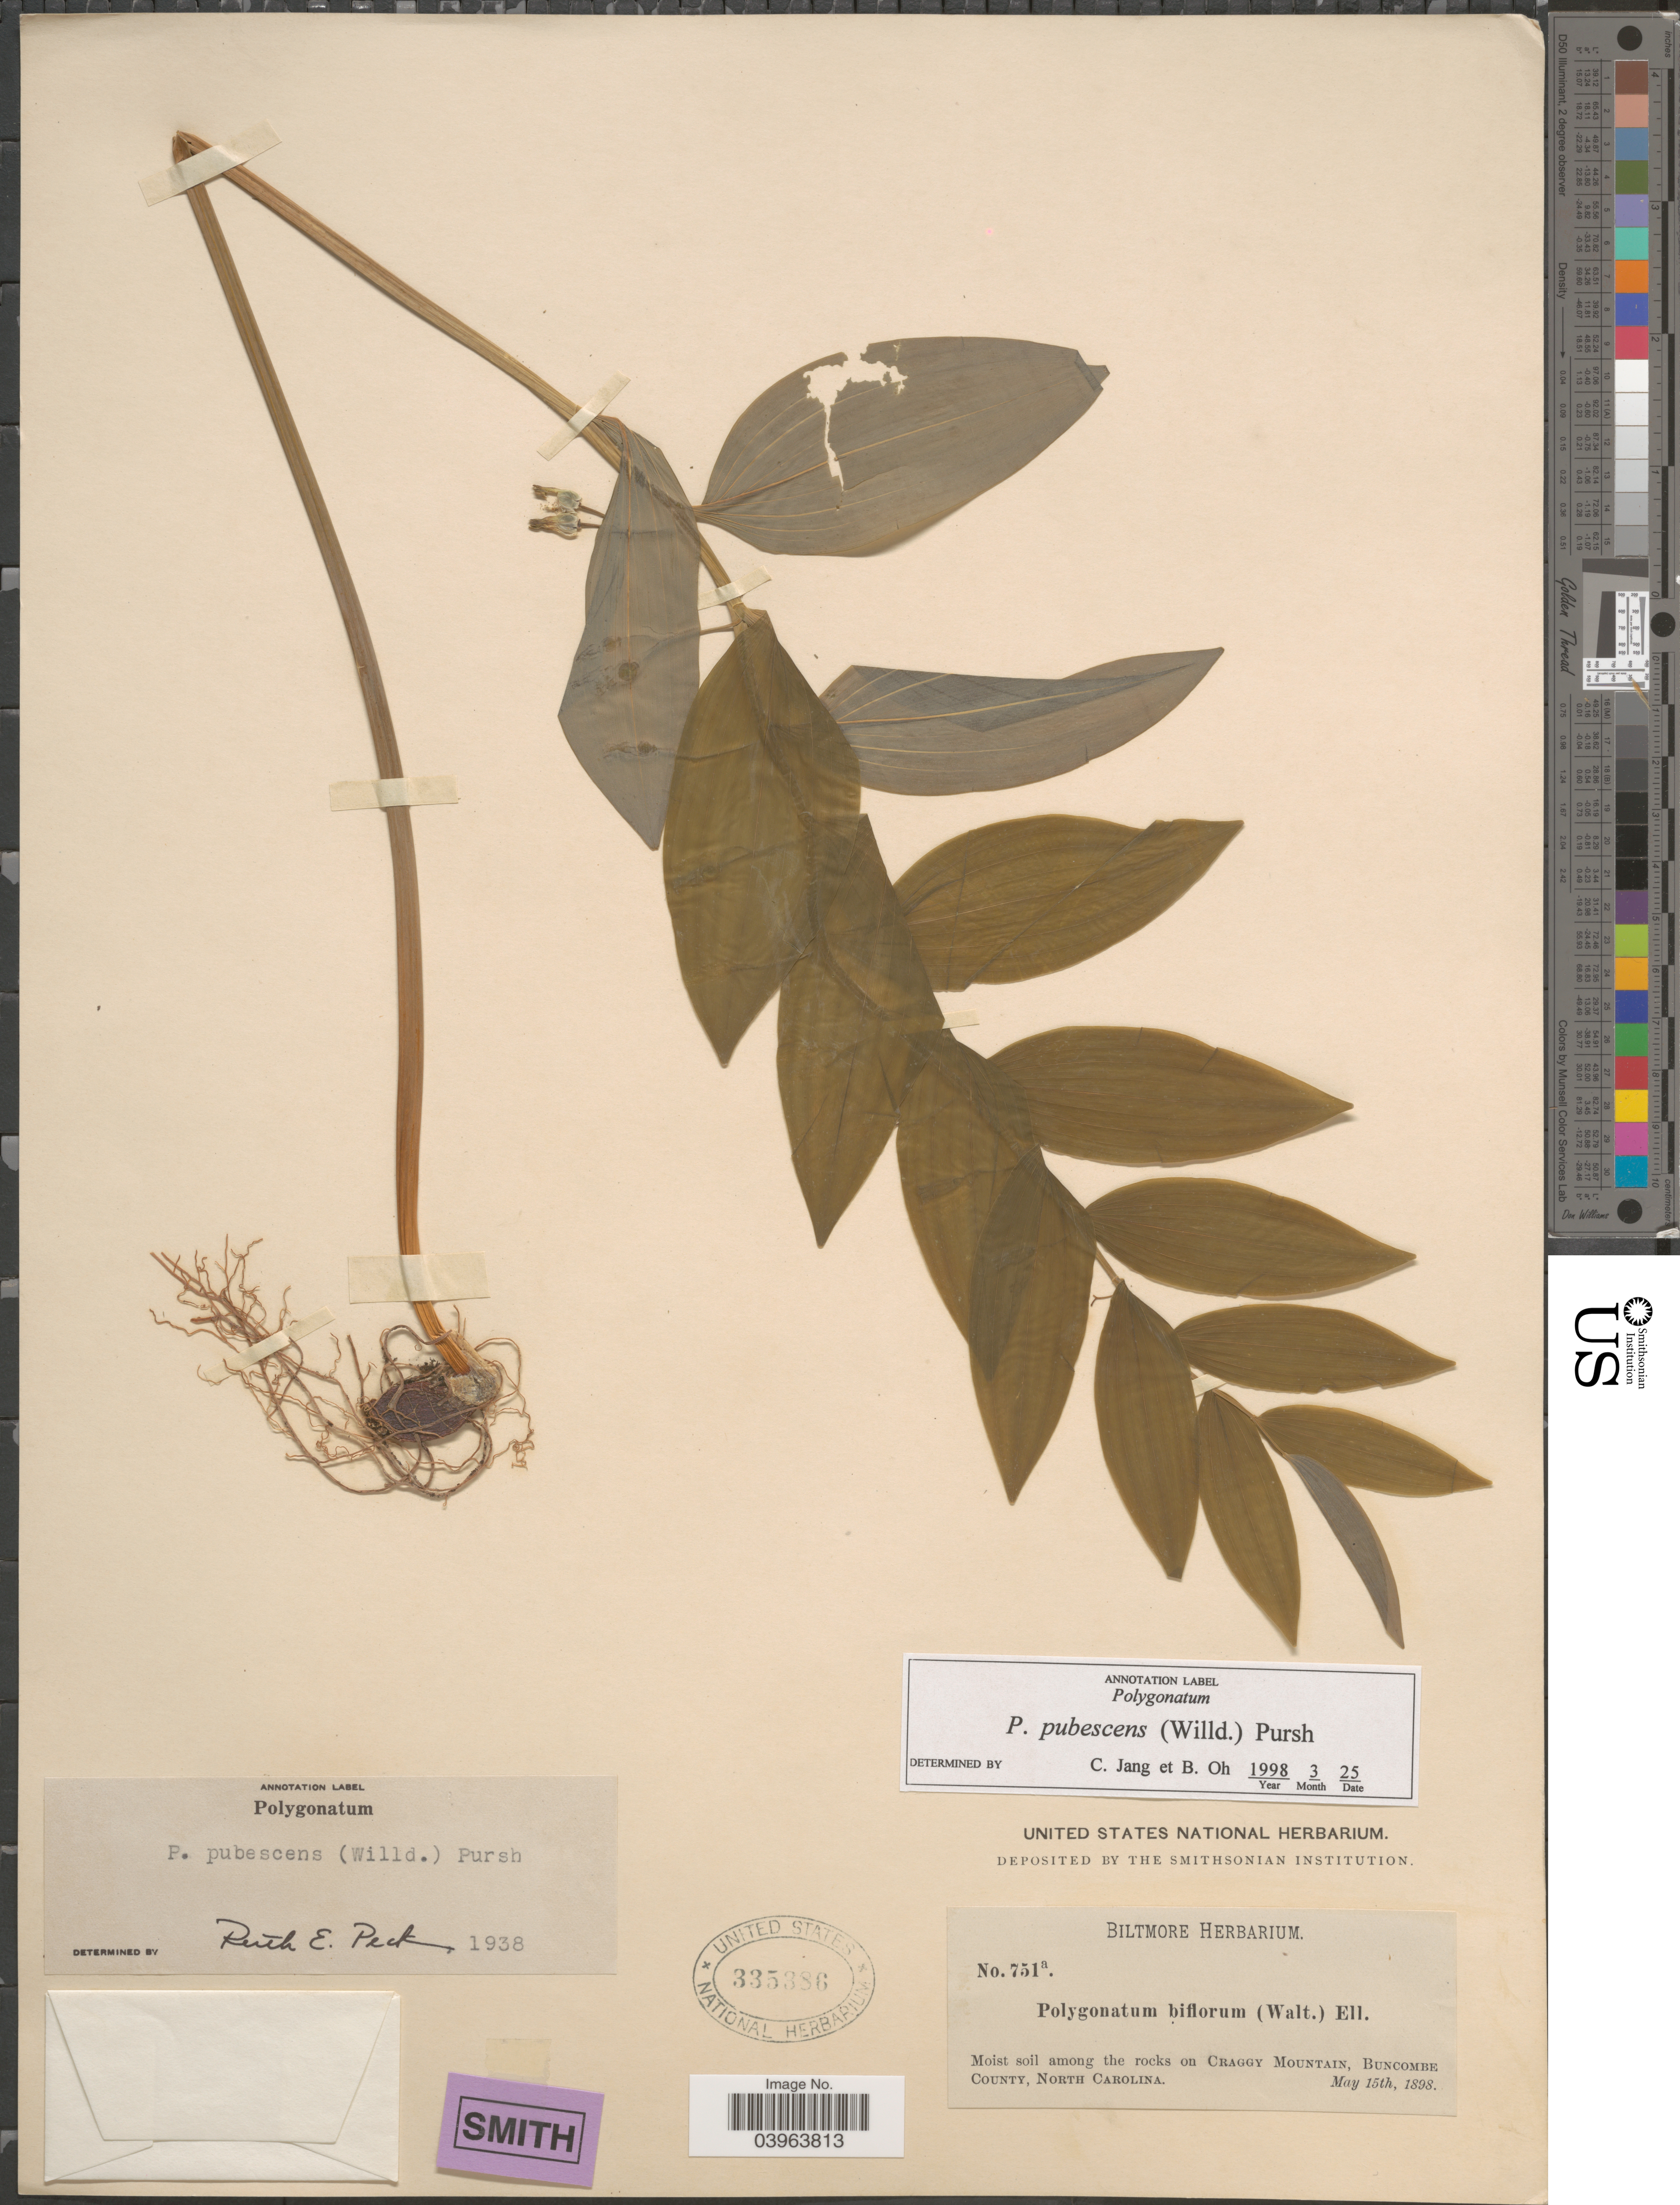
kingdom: Plantae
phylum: Tracheophyta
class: Liliopsida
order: Asparagales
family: Asparagaceae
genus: Polygonatum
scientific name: Polygonatum pubescens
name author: (Willd.) Pursh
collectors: ex herb. Biltmore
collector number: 751a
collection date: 1898-05-15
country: United States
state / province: North Carolina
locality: Moist soil among the rocks on Craggy Mountain, Buncombe County.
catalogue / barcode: US 335386